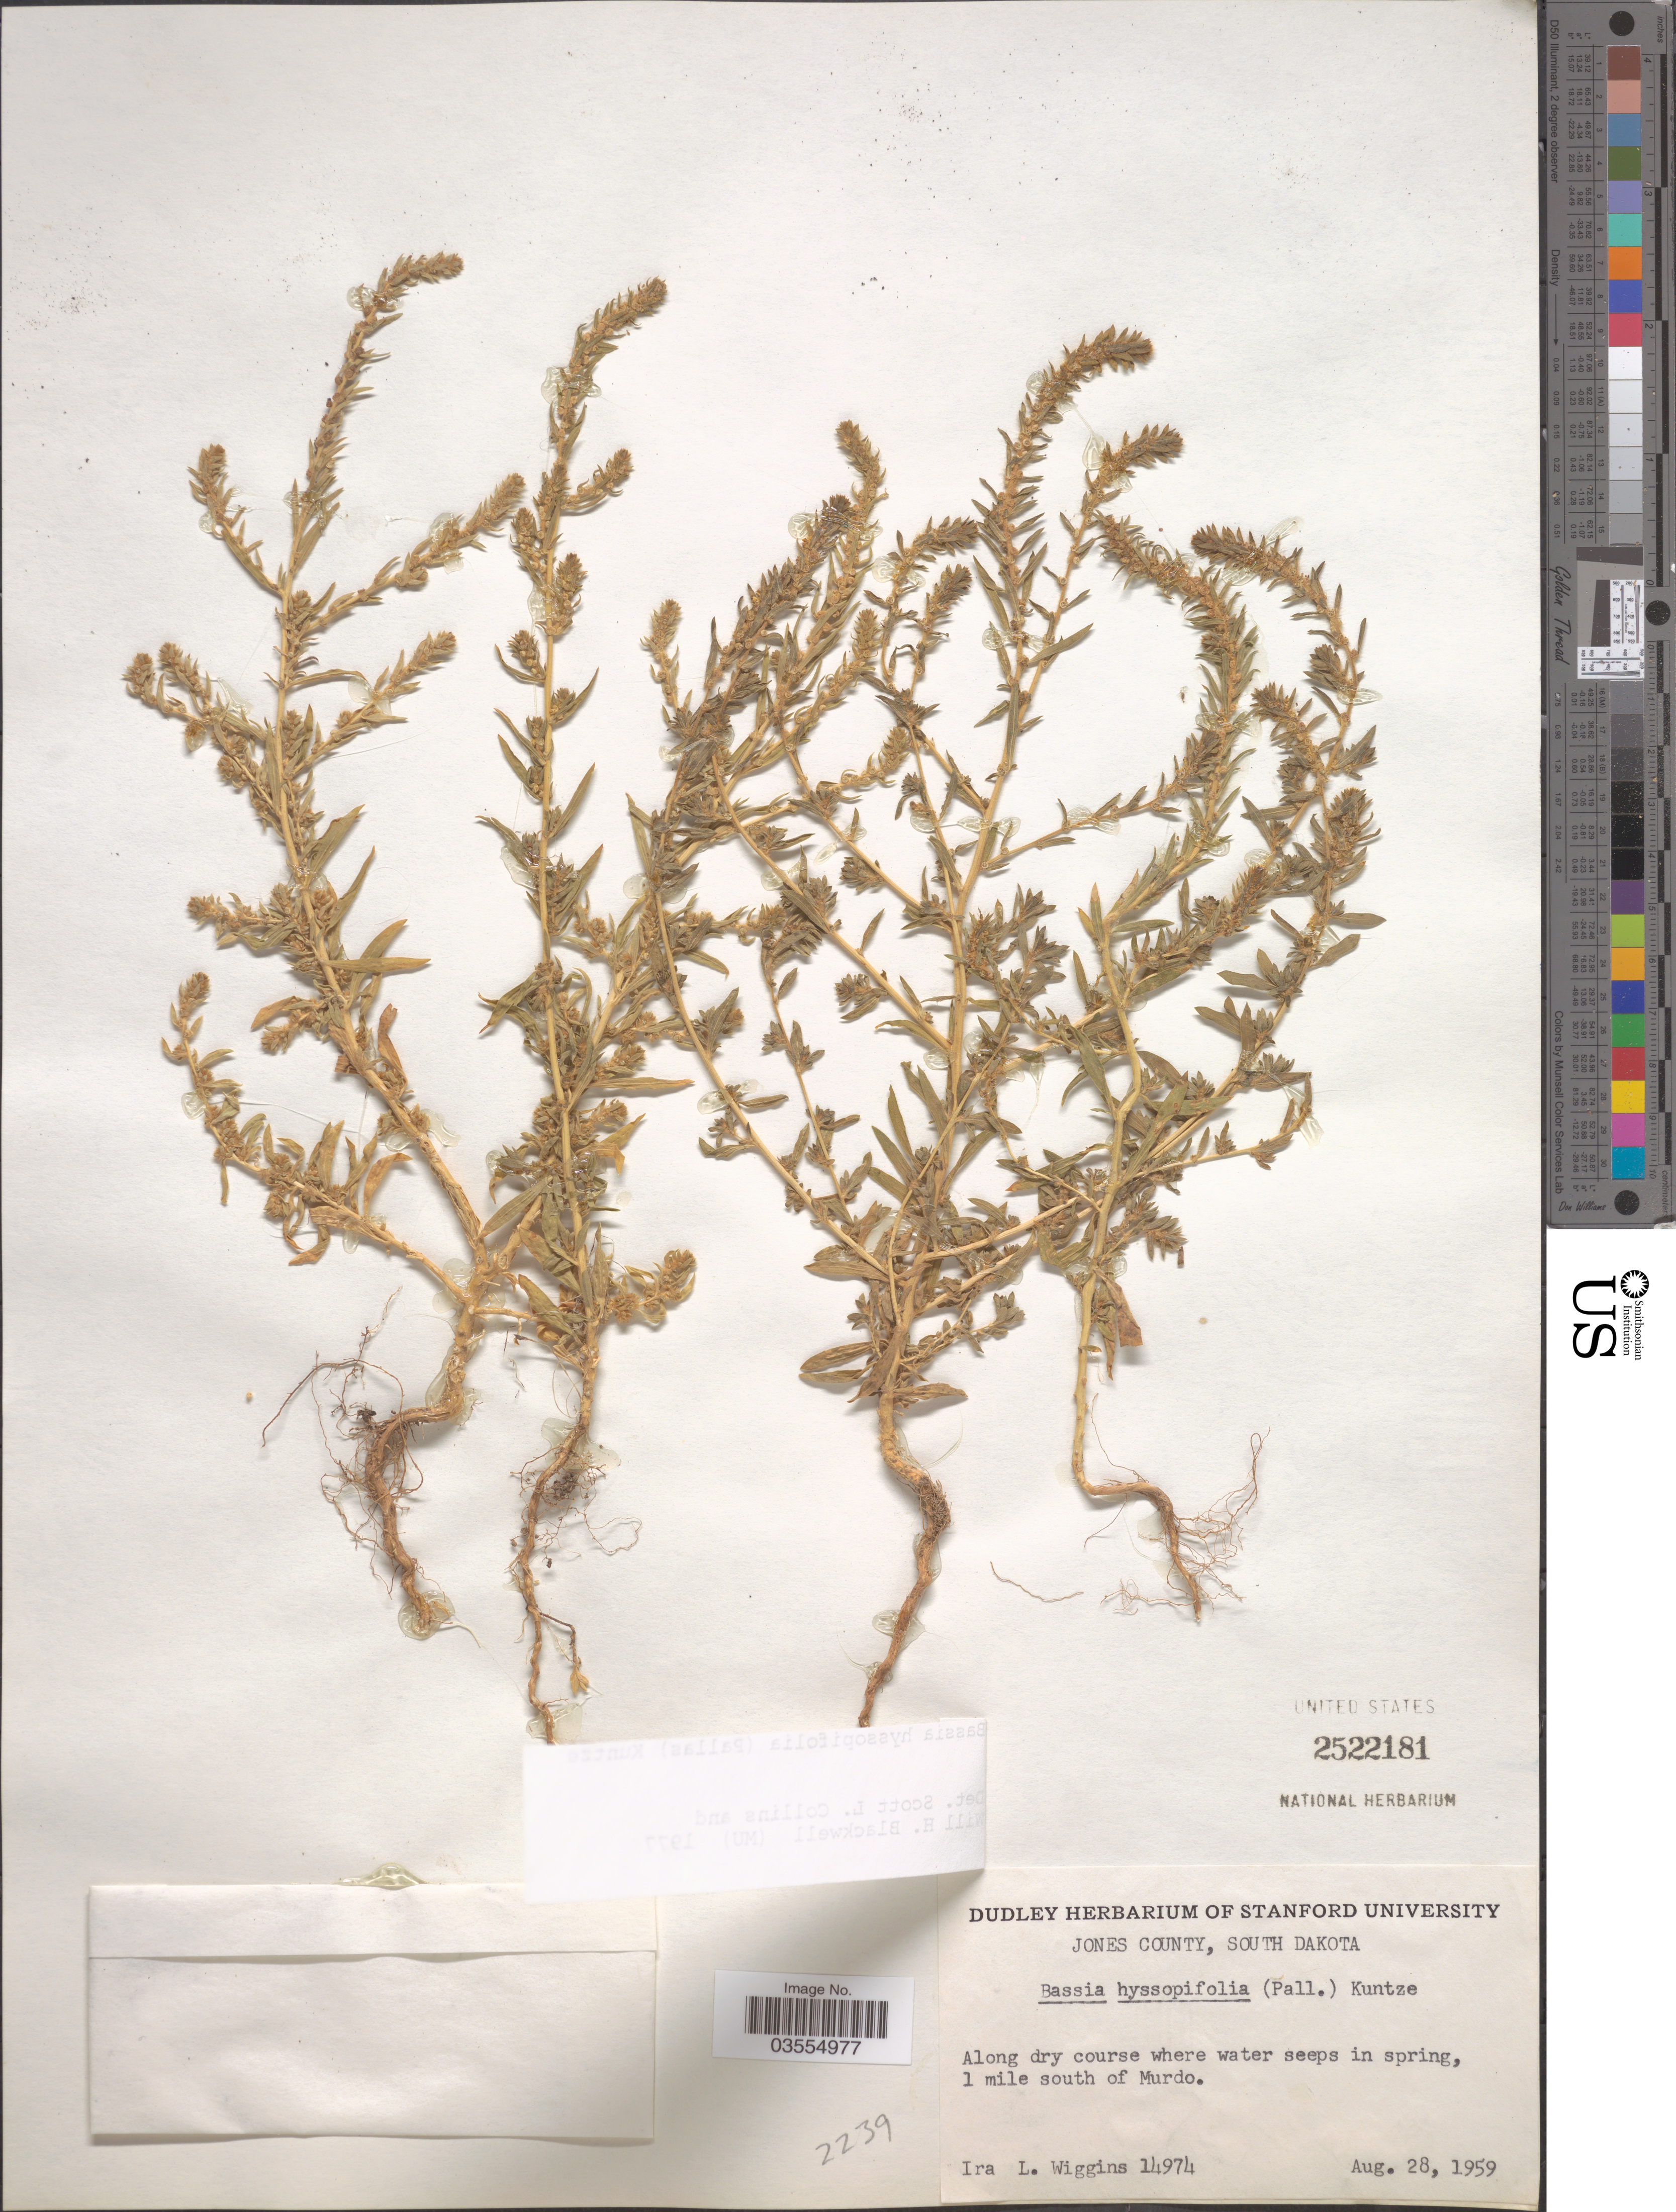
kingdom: Plantae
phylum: Tracheophyta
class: Magnoliopsida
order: Caryophyllales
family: Amaranthaceae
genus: Bassia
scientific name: Bassia hyssopifolia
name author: (Pall.) Kuntze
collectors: I. L. Wiggins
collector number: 14974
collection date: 1959-08-28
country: United States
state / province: South Dakota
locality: Jones County. Along dry course where water seeps in spring, 1 miles south of Murdo.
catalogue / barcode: US 2522181